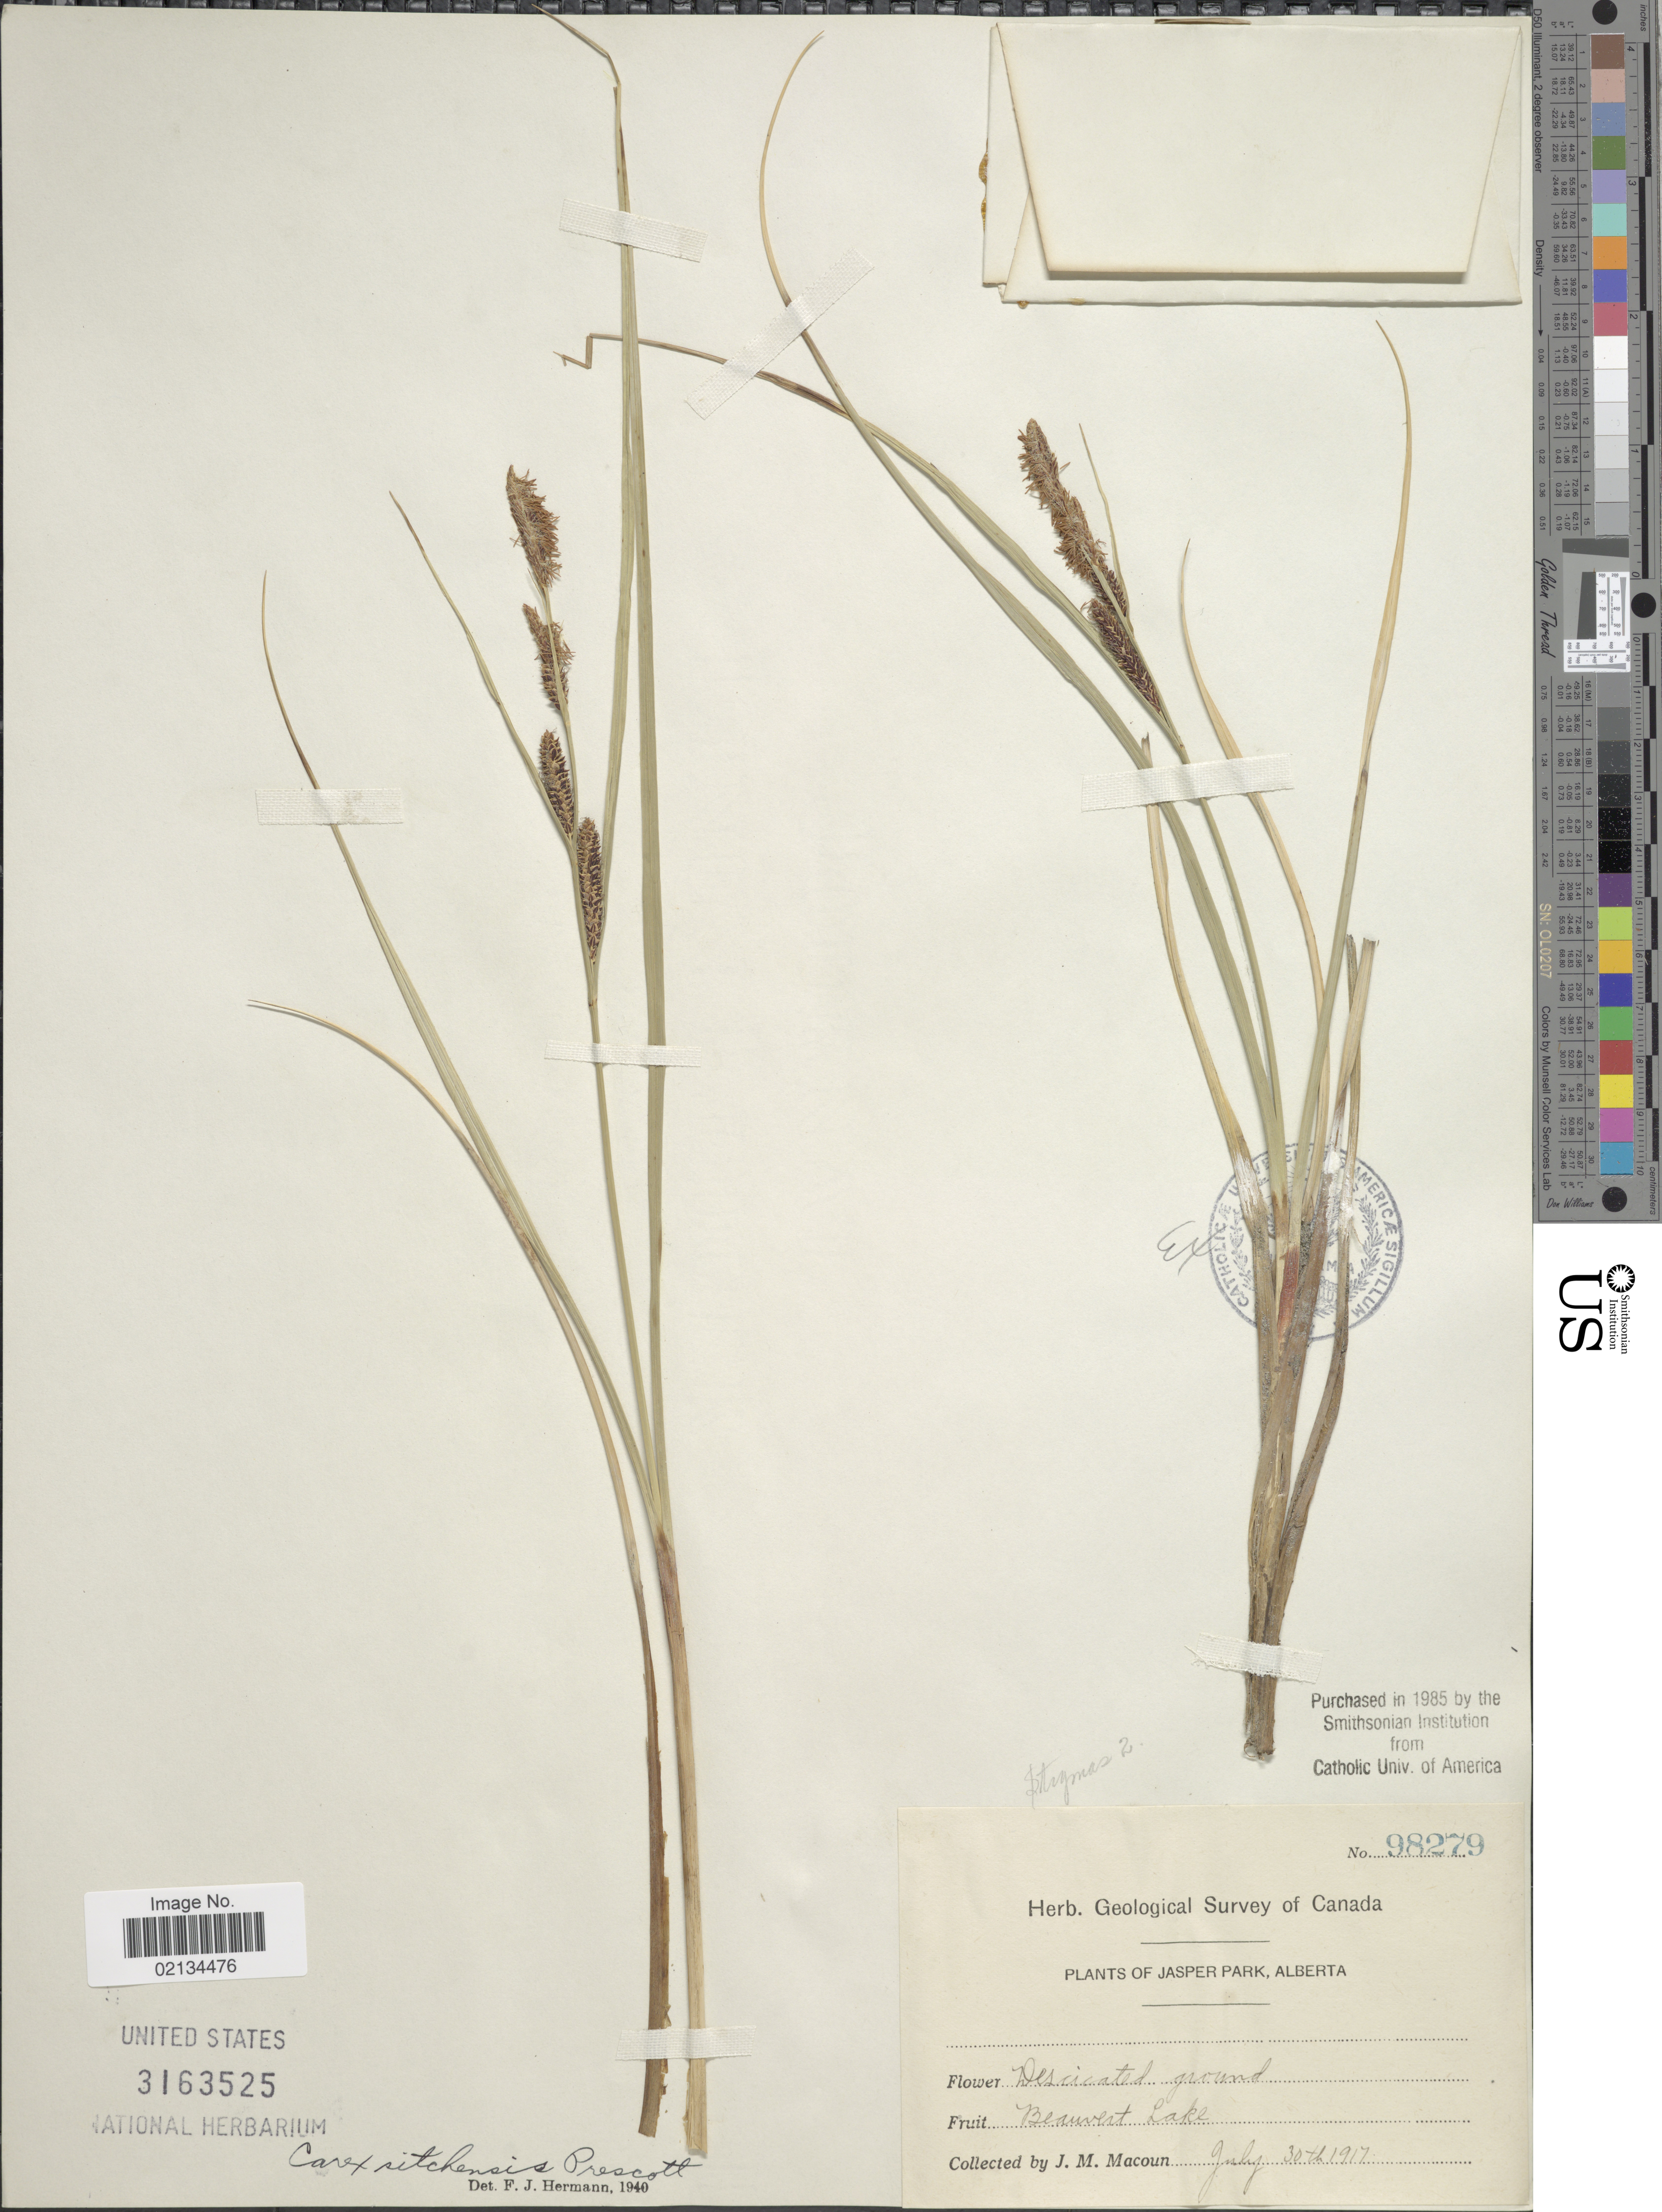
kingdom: Plantae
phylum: Tracheophyta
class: Liliopsida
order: Poales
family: Cyperaceae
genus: Carex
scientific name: Carex aquatilis var. dives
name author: (Holm) Kük.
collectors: J. M. Macoun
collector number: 98279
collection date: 1917-07-30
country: Canada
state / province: Alberta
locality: Jasper Creek, Descicated ground, Beauvert Lake.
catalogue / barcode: US 3163525